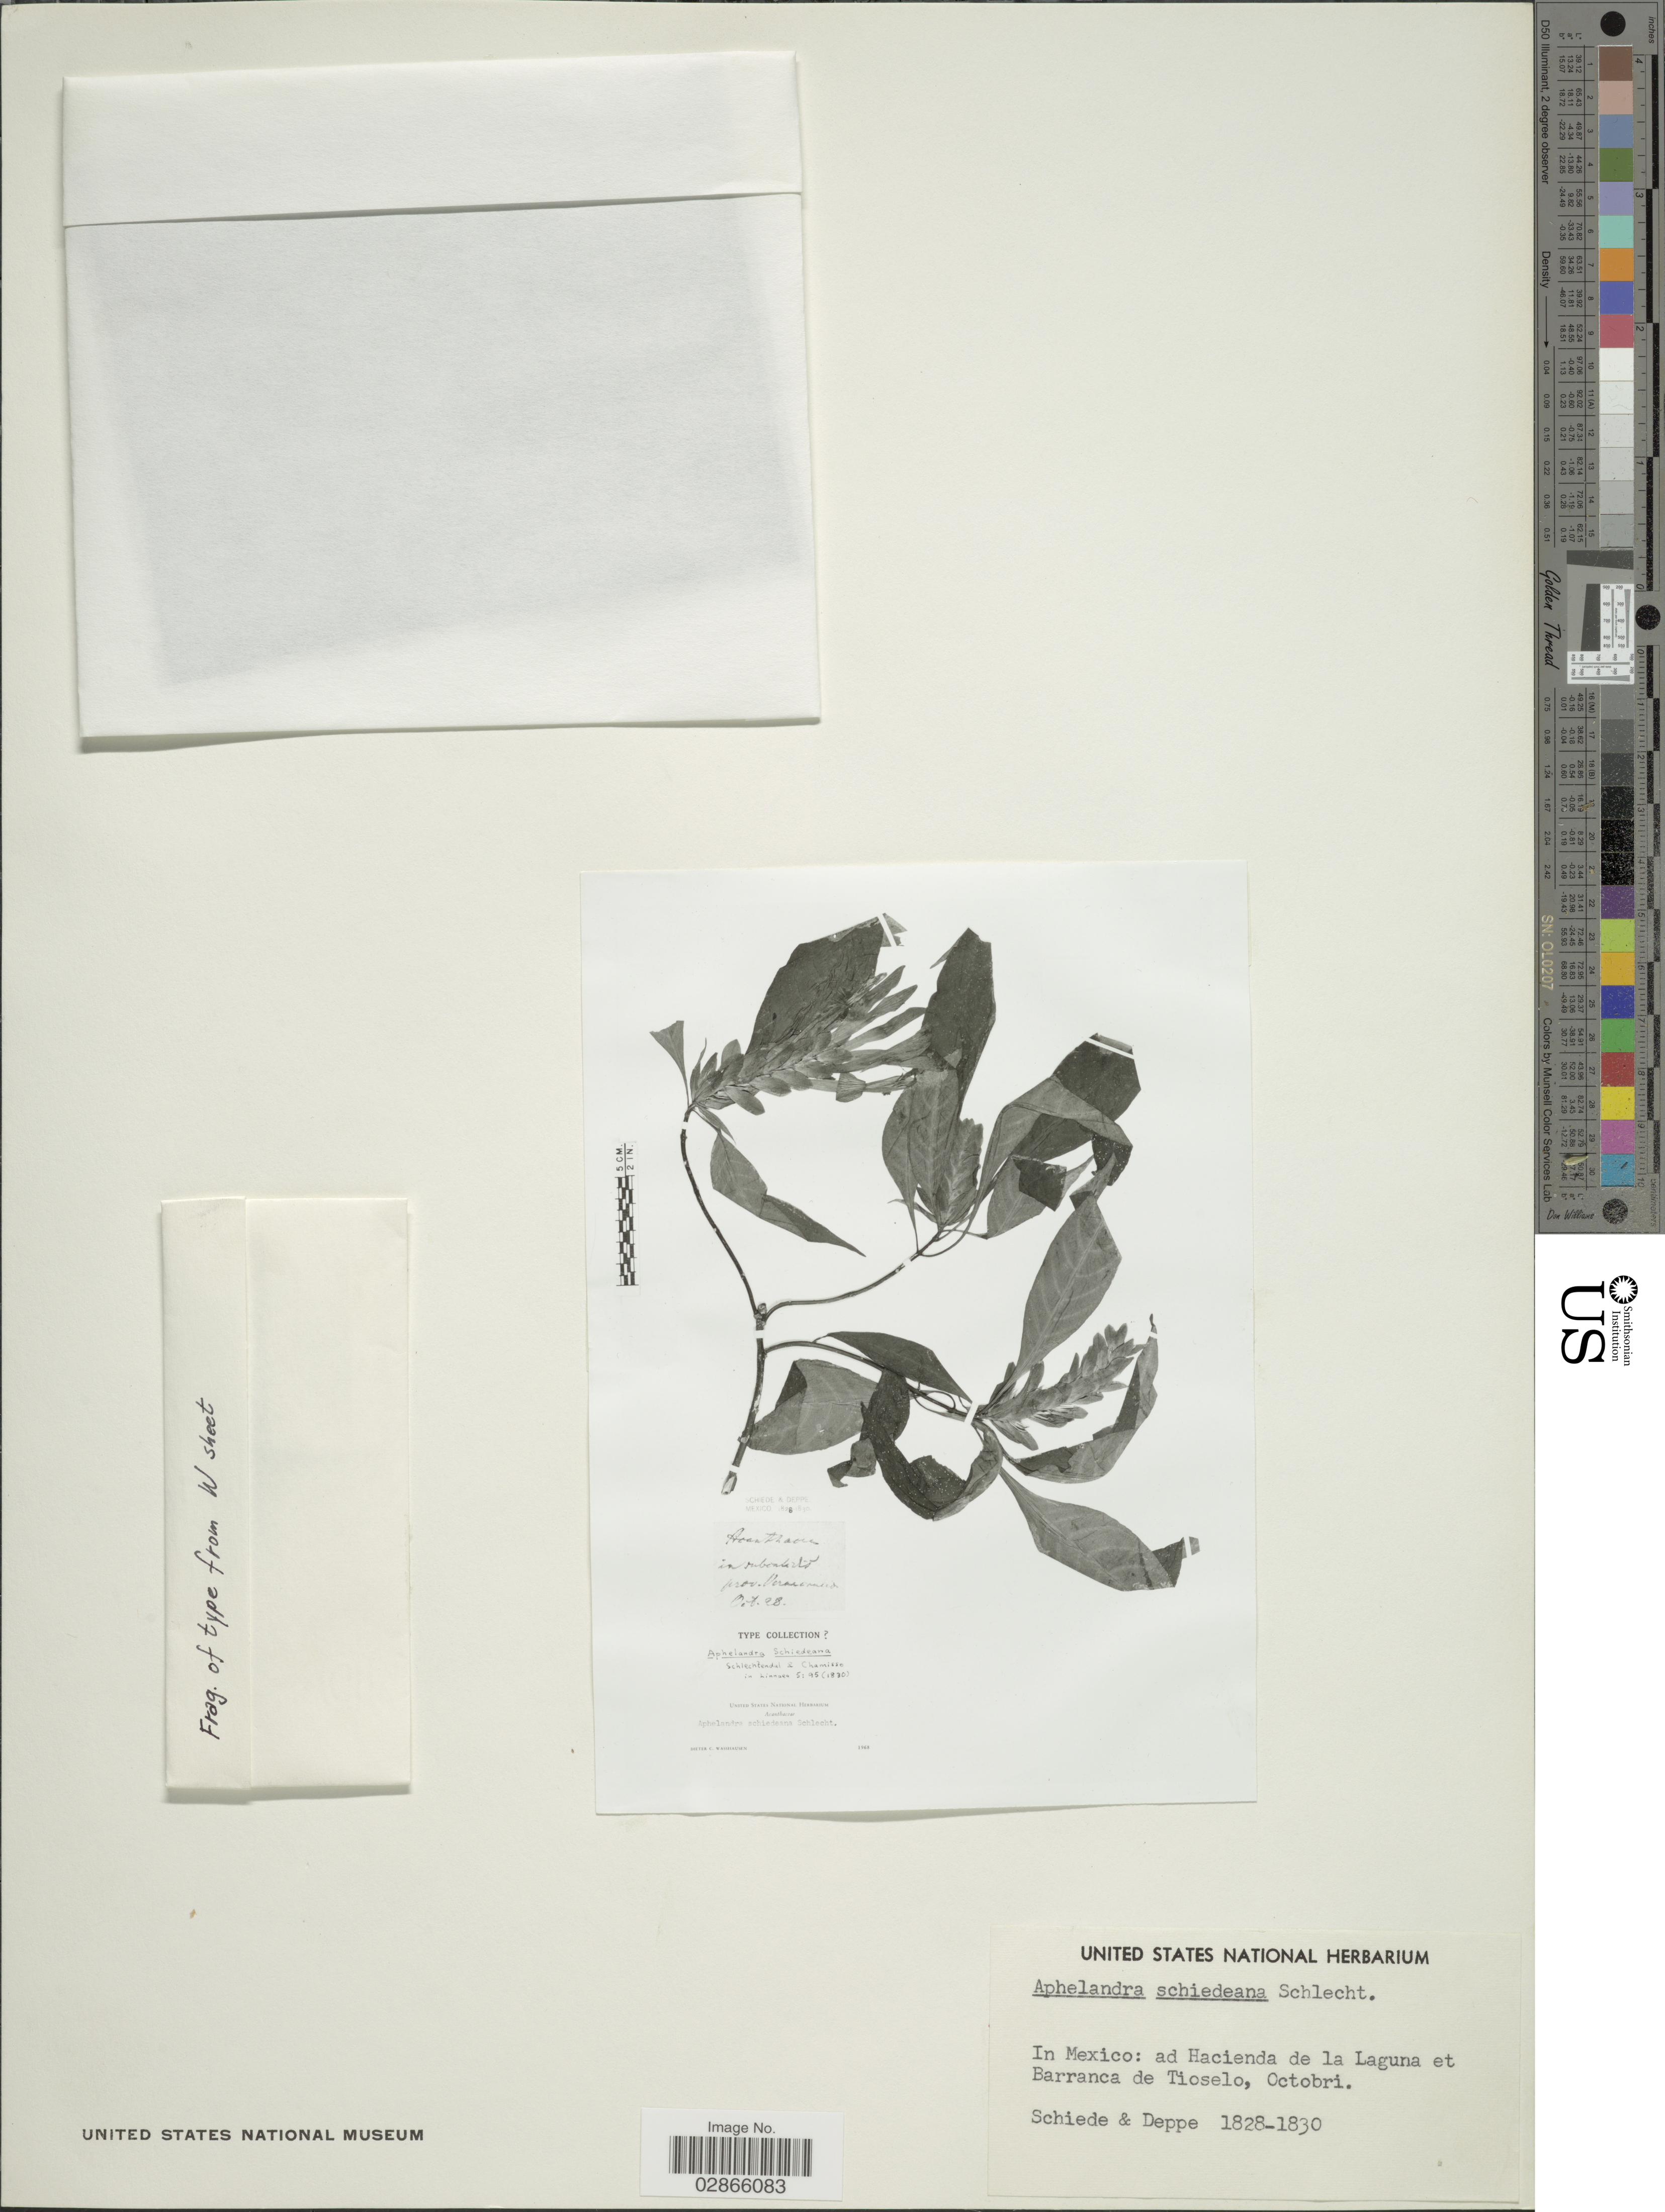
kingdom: Plantae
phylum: Tracheophyta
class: Magnoliopsida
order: Lamiales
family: Acanthaceae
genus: Aphelandra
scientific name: Aphelandra schiedeana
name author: Schltdl. & Cham.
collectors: Schiede, -- & Deppe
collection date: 1828-10/1830-10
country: Mexico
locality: In Mexico: ad Hacienda de la Laguna et Barranca de Tioselo.